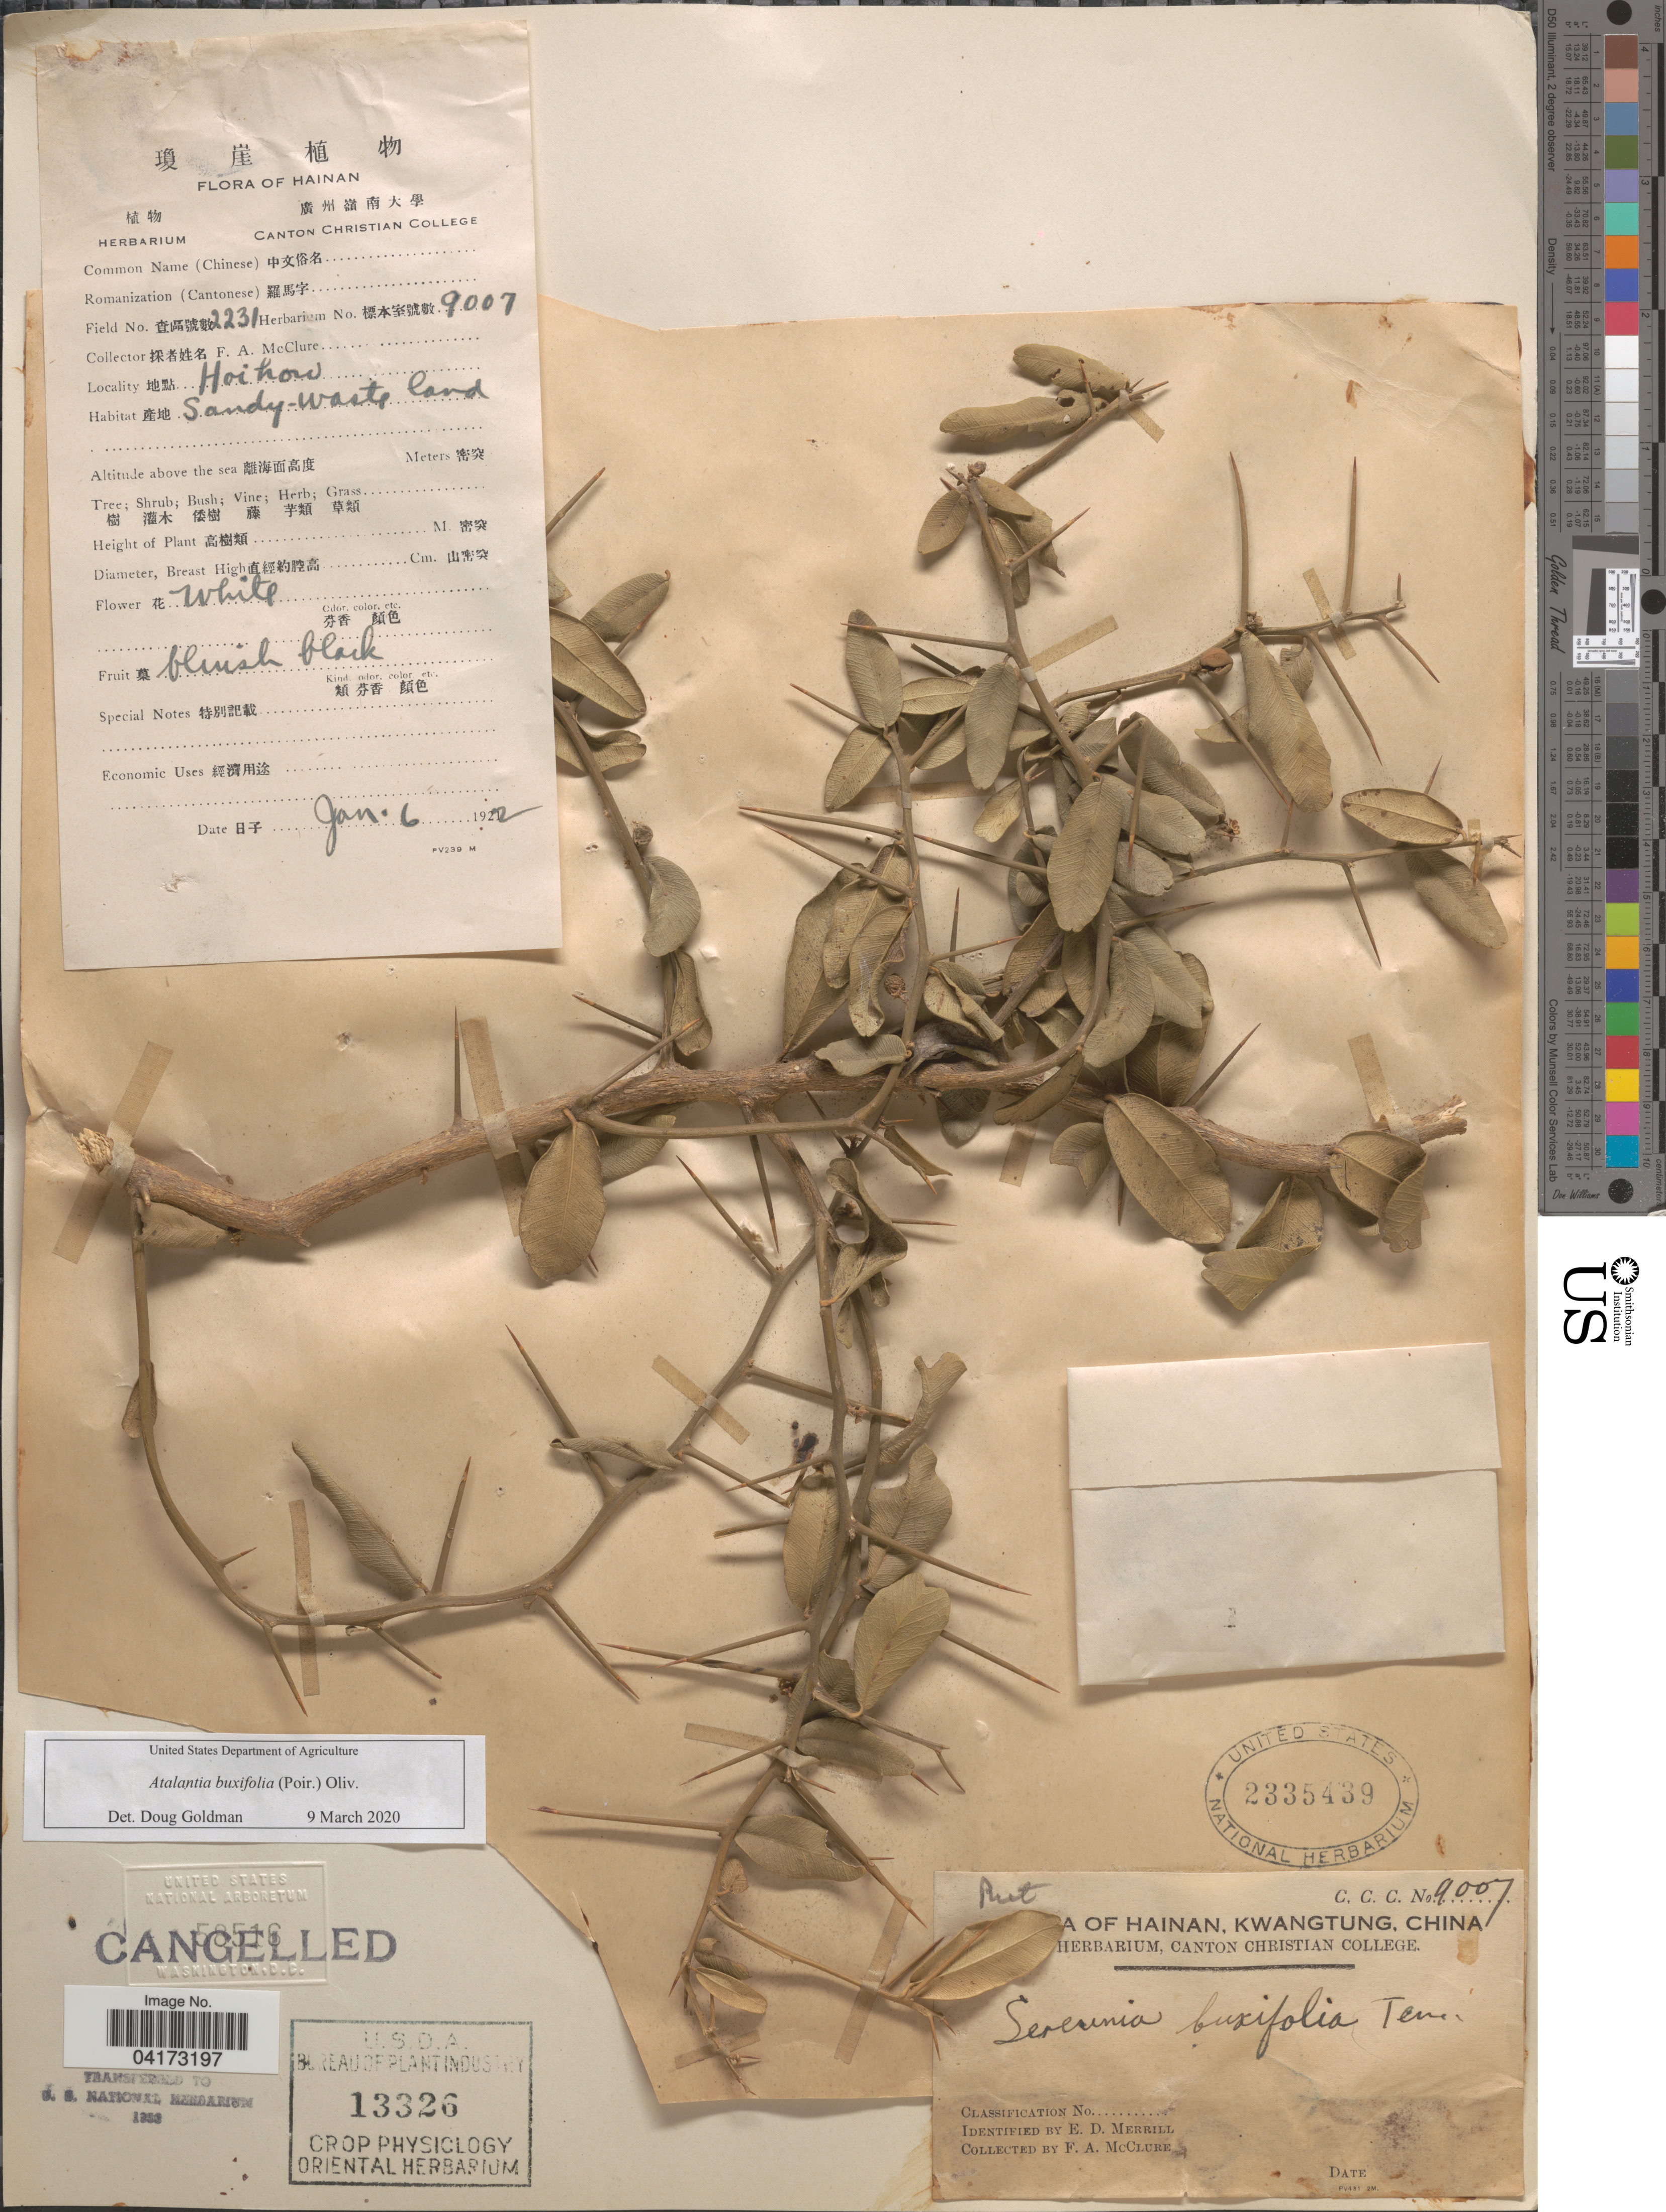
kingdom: Plantae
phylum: Tracheophyta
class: Magnoliopsida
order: Sapindales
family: Rutaceae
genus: Atalantia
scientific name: Atalantia buxifolia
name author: (Poir.) Oliv.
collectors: F. A. McClure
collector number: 2231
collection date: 1922-01-06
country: China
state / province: Hainan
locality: Hoihow.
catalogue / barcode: US 2335439